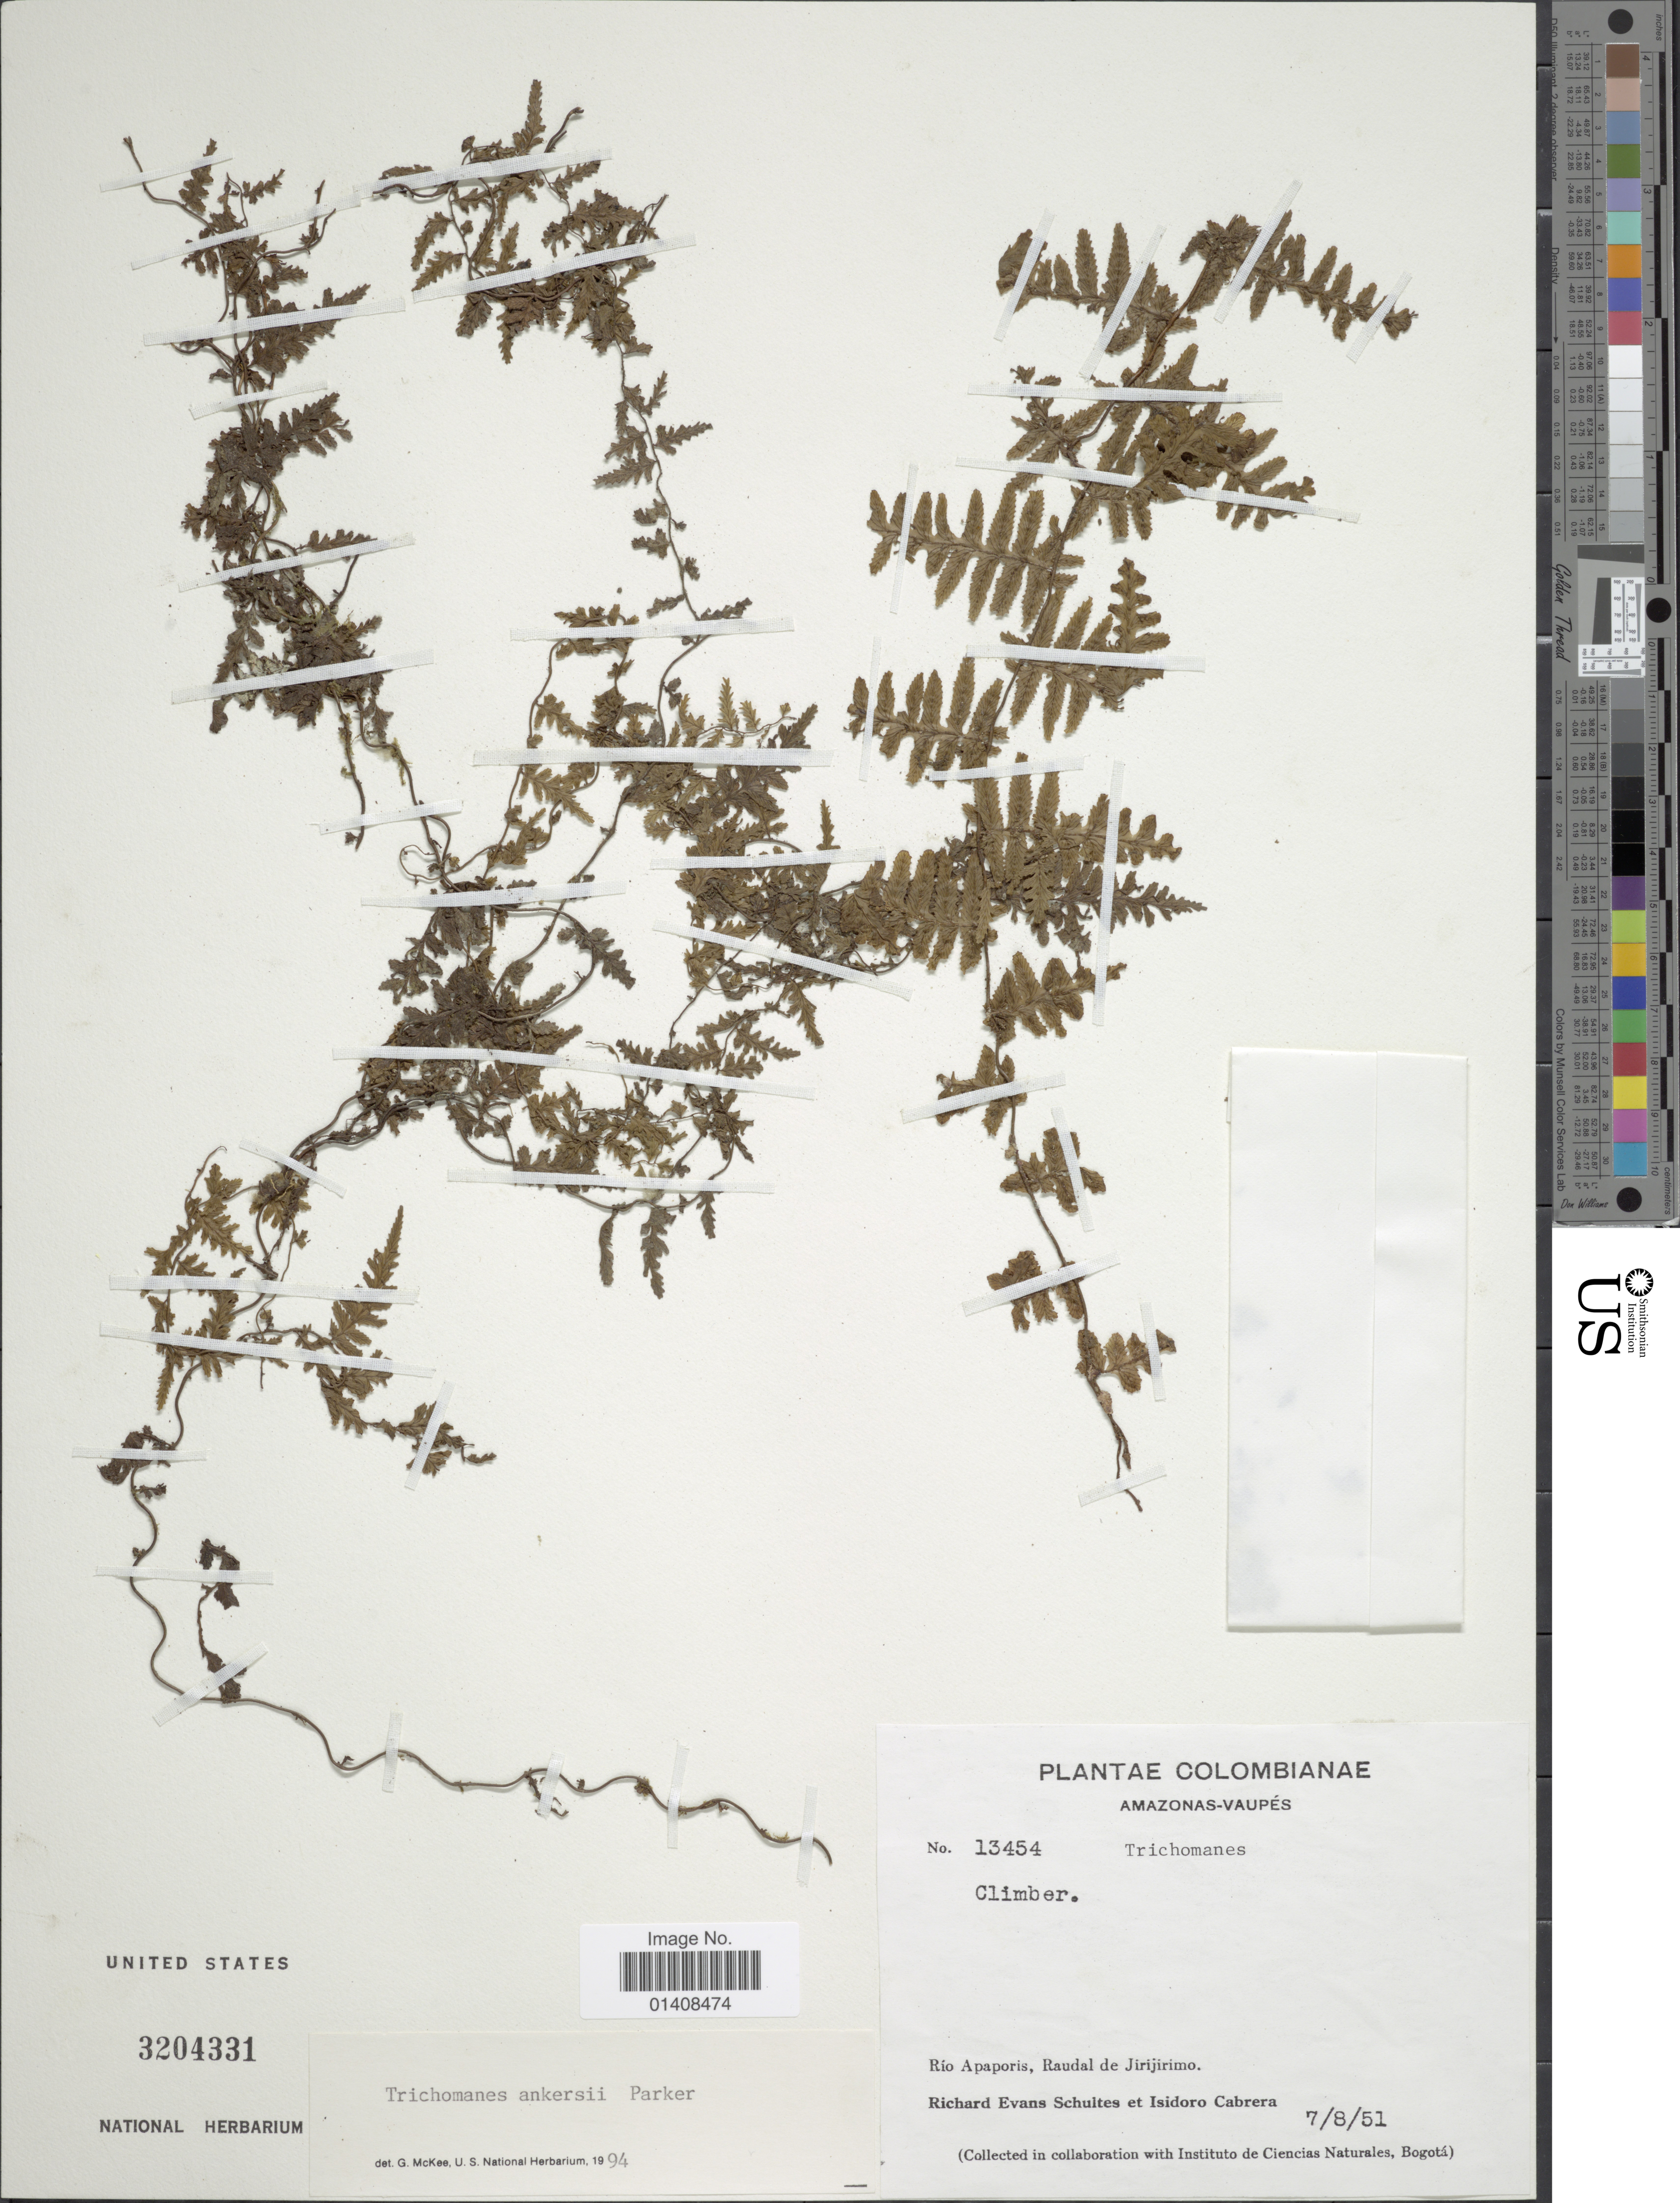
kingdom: Plantae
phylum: Tracheophyta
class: Polypodiopsida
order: Hymenophyllales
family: Hymenophyllaceae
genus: Trichomanes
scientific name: Trichomanes ankersii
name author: C. Parker ex Hook. & Grev.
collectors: R. E. Schultes & I. Cabrera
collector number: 13454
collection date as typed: Transcribed d/m/y: 7/8/51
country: Colombia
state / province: Vaupés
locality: Amazonas-vaupes Rio Apaporis Raudal de Jirijirimo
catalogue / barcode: US 3204331